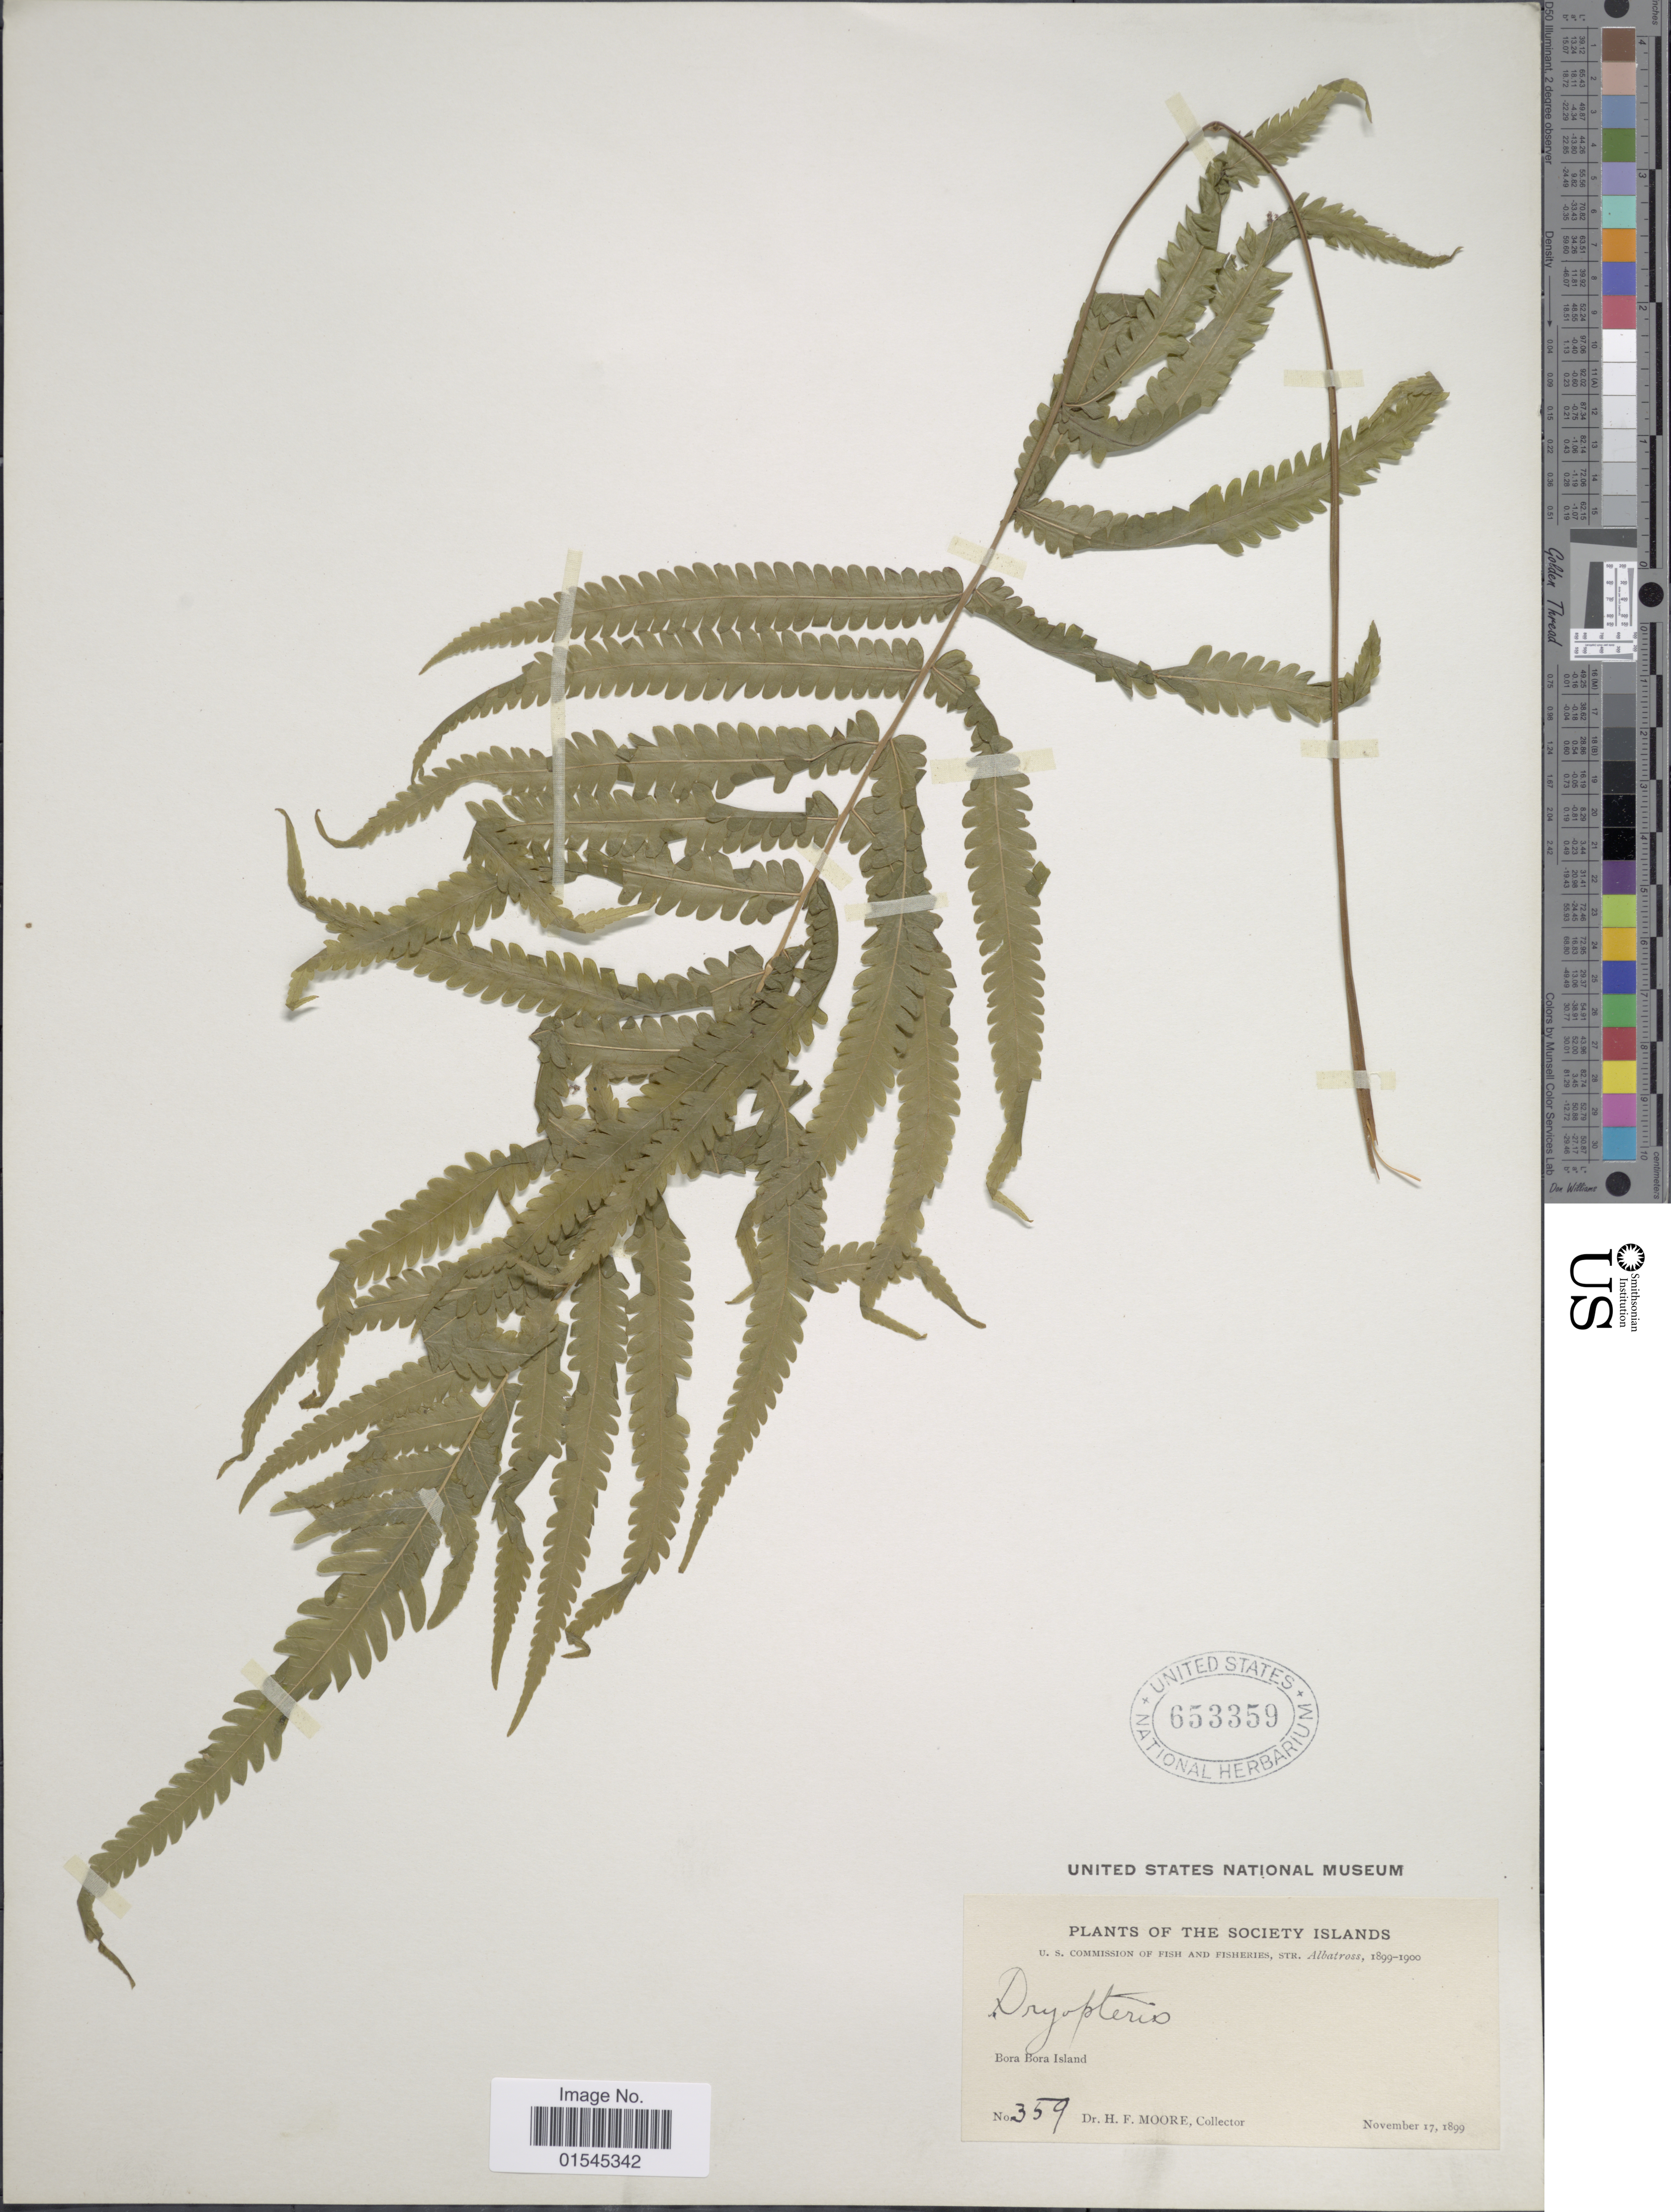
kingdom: Plantae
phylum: Tracheophyta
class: Polypodiopsida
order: Polypodiales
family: Thelypteridaceae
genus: Cyclosorus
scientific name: Cyclosorus sp.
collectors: H. F. Moore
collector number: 359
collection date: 1899-11-17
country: French Polynesia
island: Bora Bora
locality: Plants of the Society Islands. Bora Bora Island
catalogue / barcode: US 653359